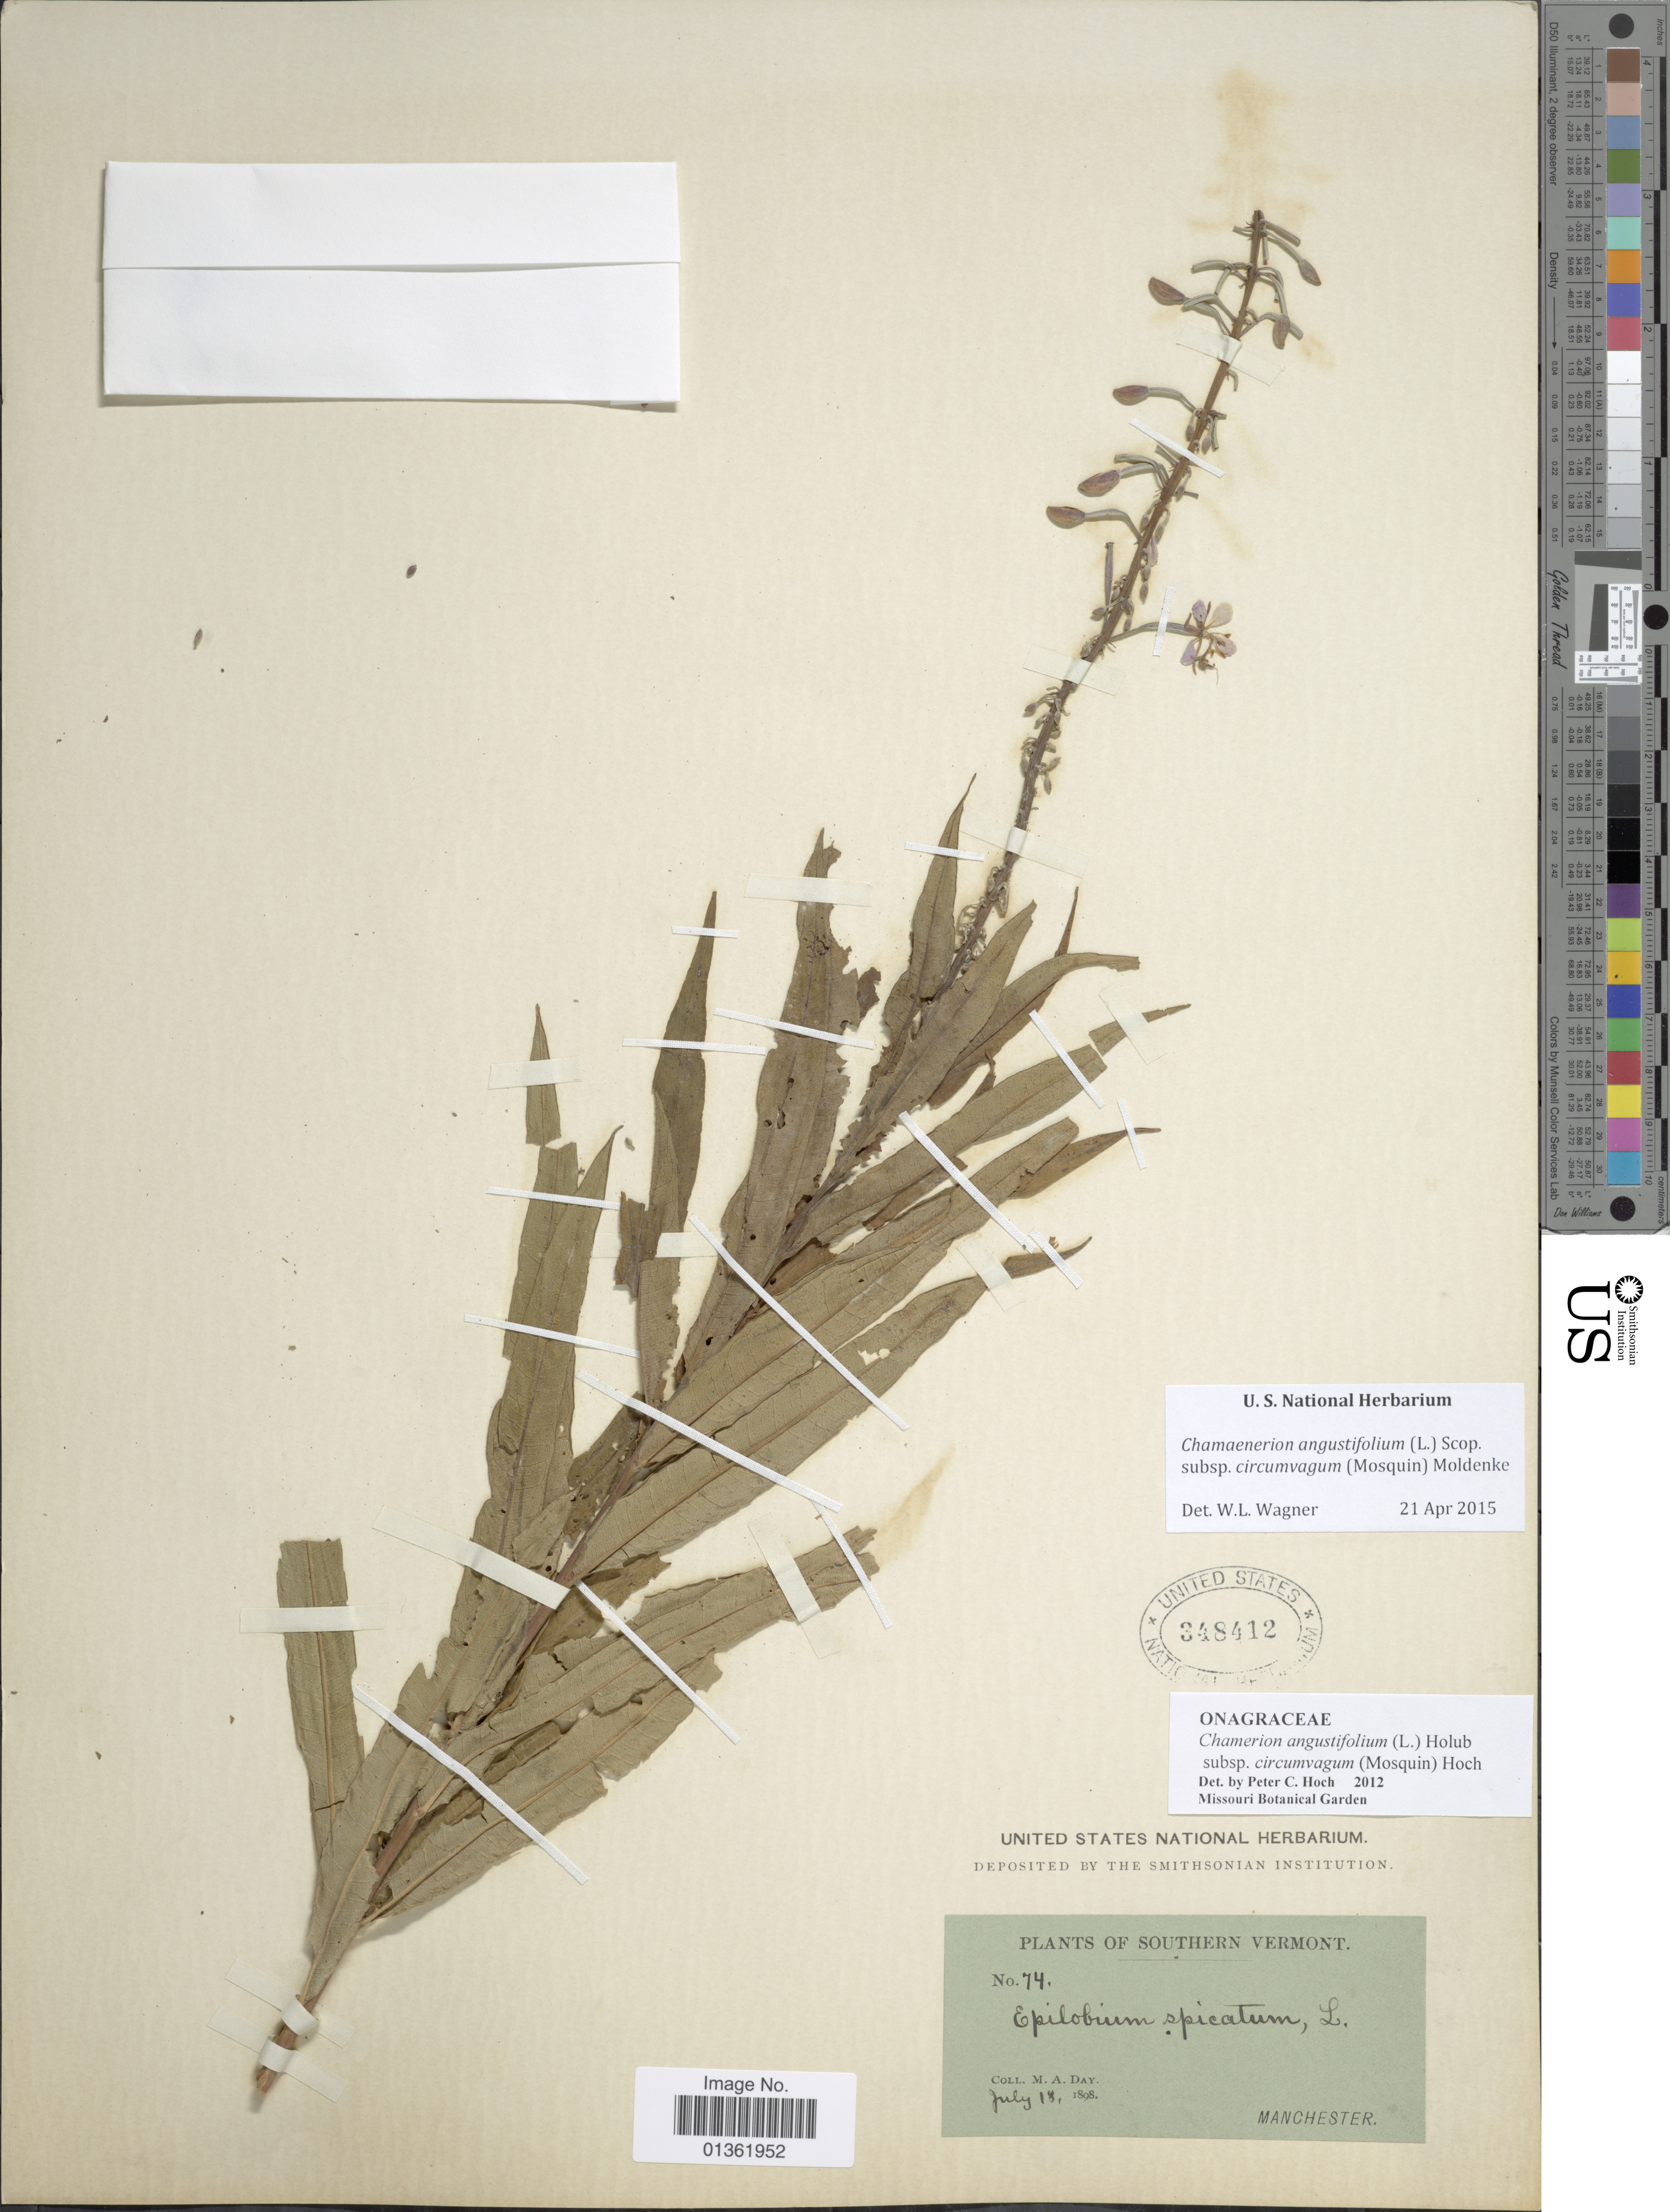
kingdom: Plantae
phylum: Tracheophyta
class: Magnoliopsida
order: Myrtales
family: Onagraceae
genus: Chamaenerion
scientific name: Chamaenerion angustifolium subsp. circumvagum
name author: (Mosquin) Moldenke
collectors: M. Day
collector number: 74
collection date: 1898-07-18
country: United States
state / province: Vermont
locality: Southern Vermont. Manchester.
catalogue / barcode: US 348412